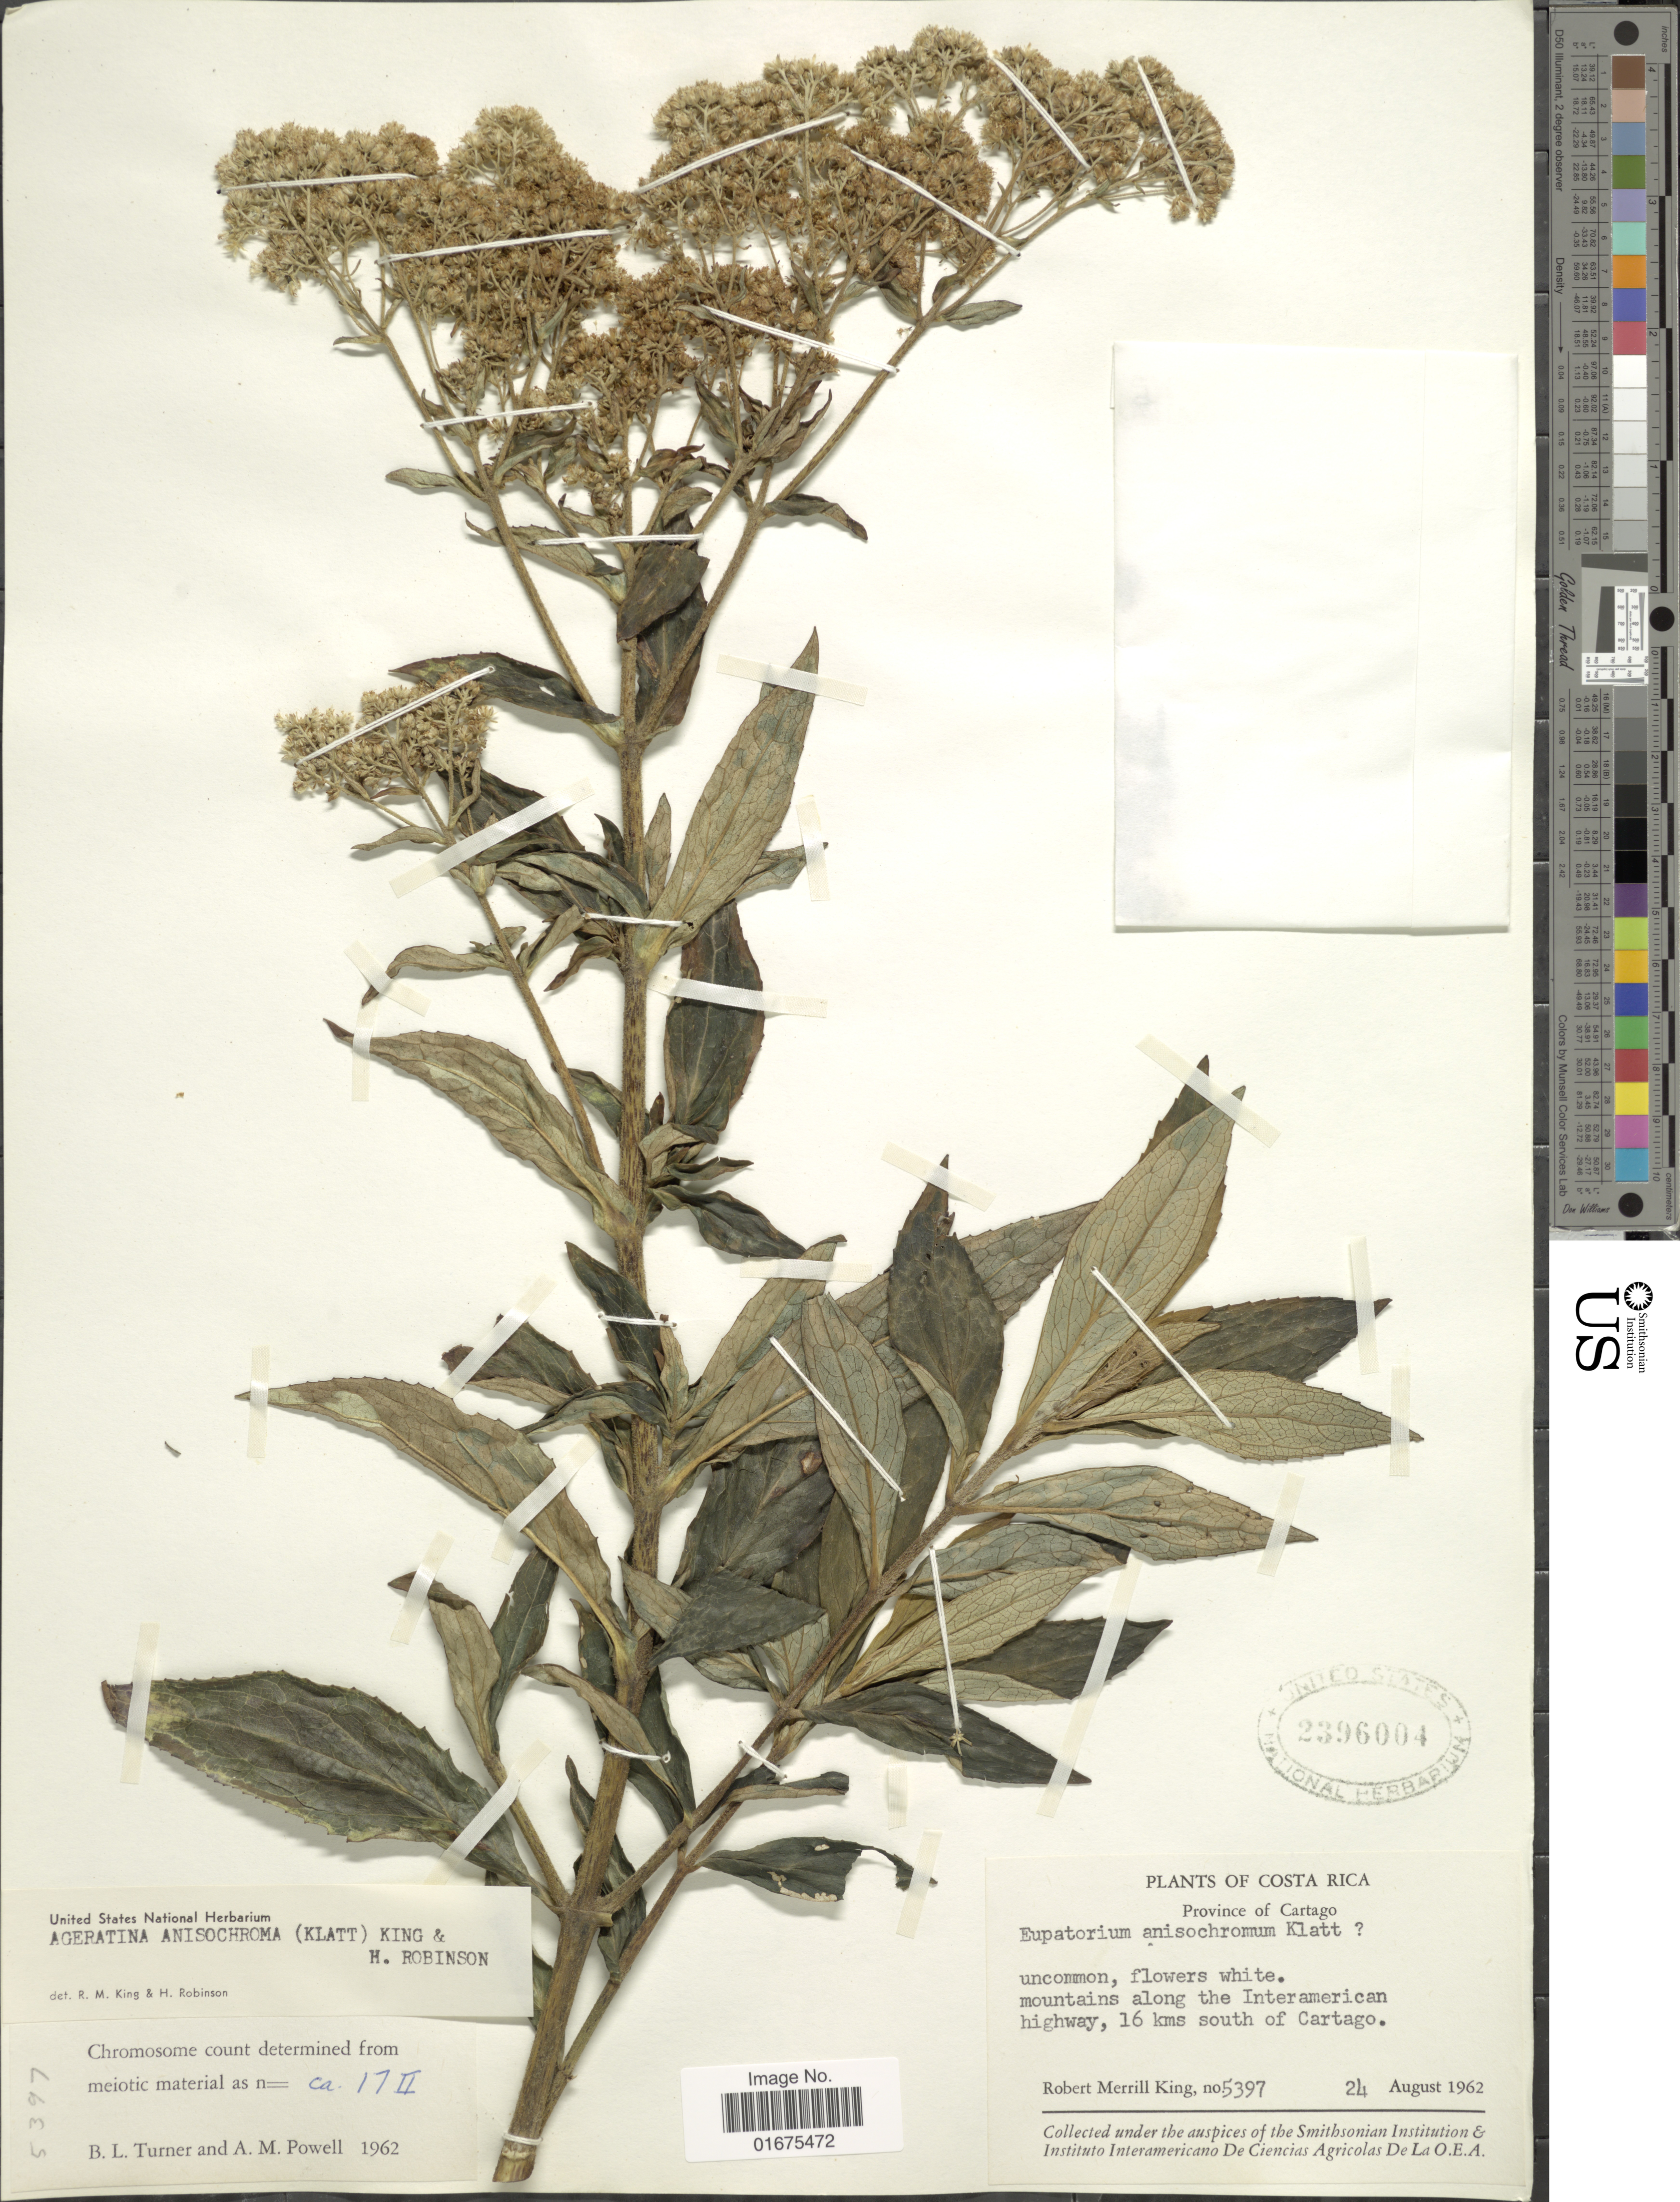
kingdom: Plantae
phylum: Tracheophyta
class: Magnoliopsida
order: Asterales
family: Asteraceae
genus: Ageratina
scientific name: Ageratina anisochroma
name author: (Klatt) R.M. King & H. Rob.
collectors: R. M. King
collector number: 5397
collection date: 1962-08-24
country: Costa Rica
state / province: Cartago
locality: Mountains along the Interamerican highway, 16 kms south of Cartago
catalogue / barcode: US 2396004